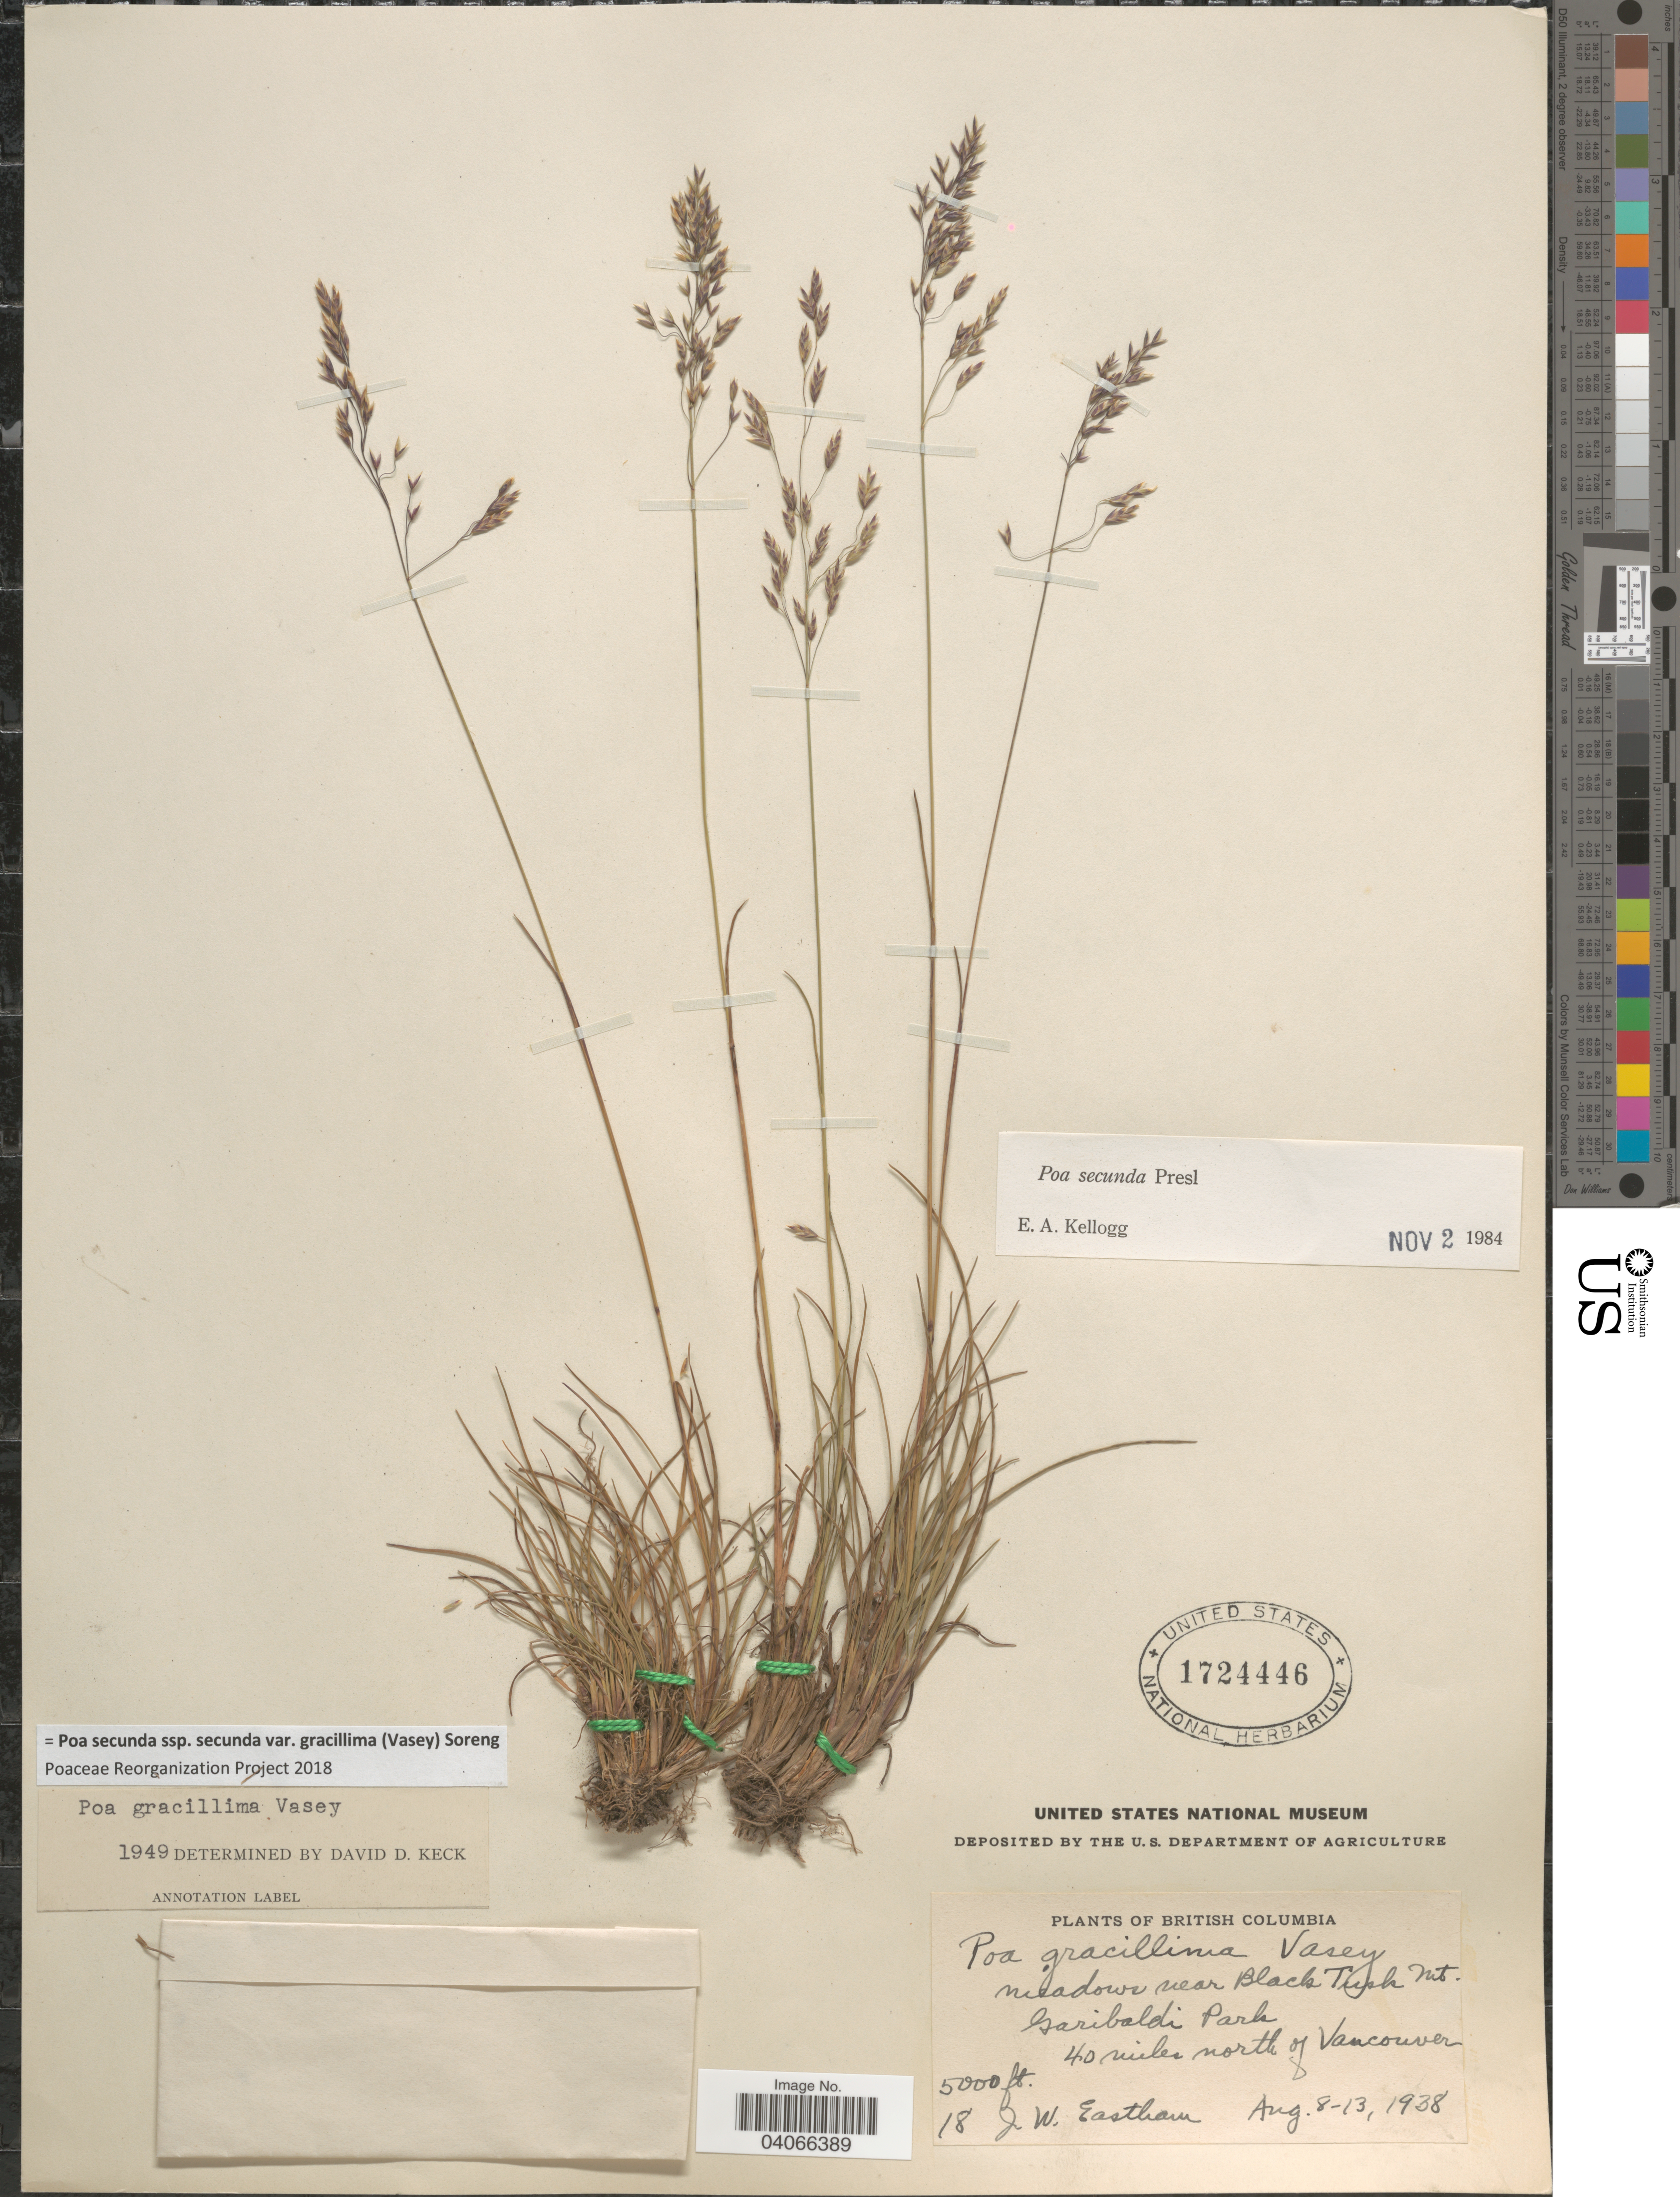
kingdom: Plantae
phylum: Tracheophyta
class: Liliopsida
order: Poales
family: Poaceae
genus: Poa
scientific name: Poa secunda subsp. secunda var. gracillima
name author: (Vasey) Soreng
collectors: J. Eastham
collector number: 18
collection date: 1938-08-08/1938-08-13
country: Canada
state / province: British Columbia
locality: Meadows near Black Tusk Mt. Garibaldi Park. 40 miles north of Vancouver.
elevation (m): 1524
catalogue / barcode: US 1724446